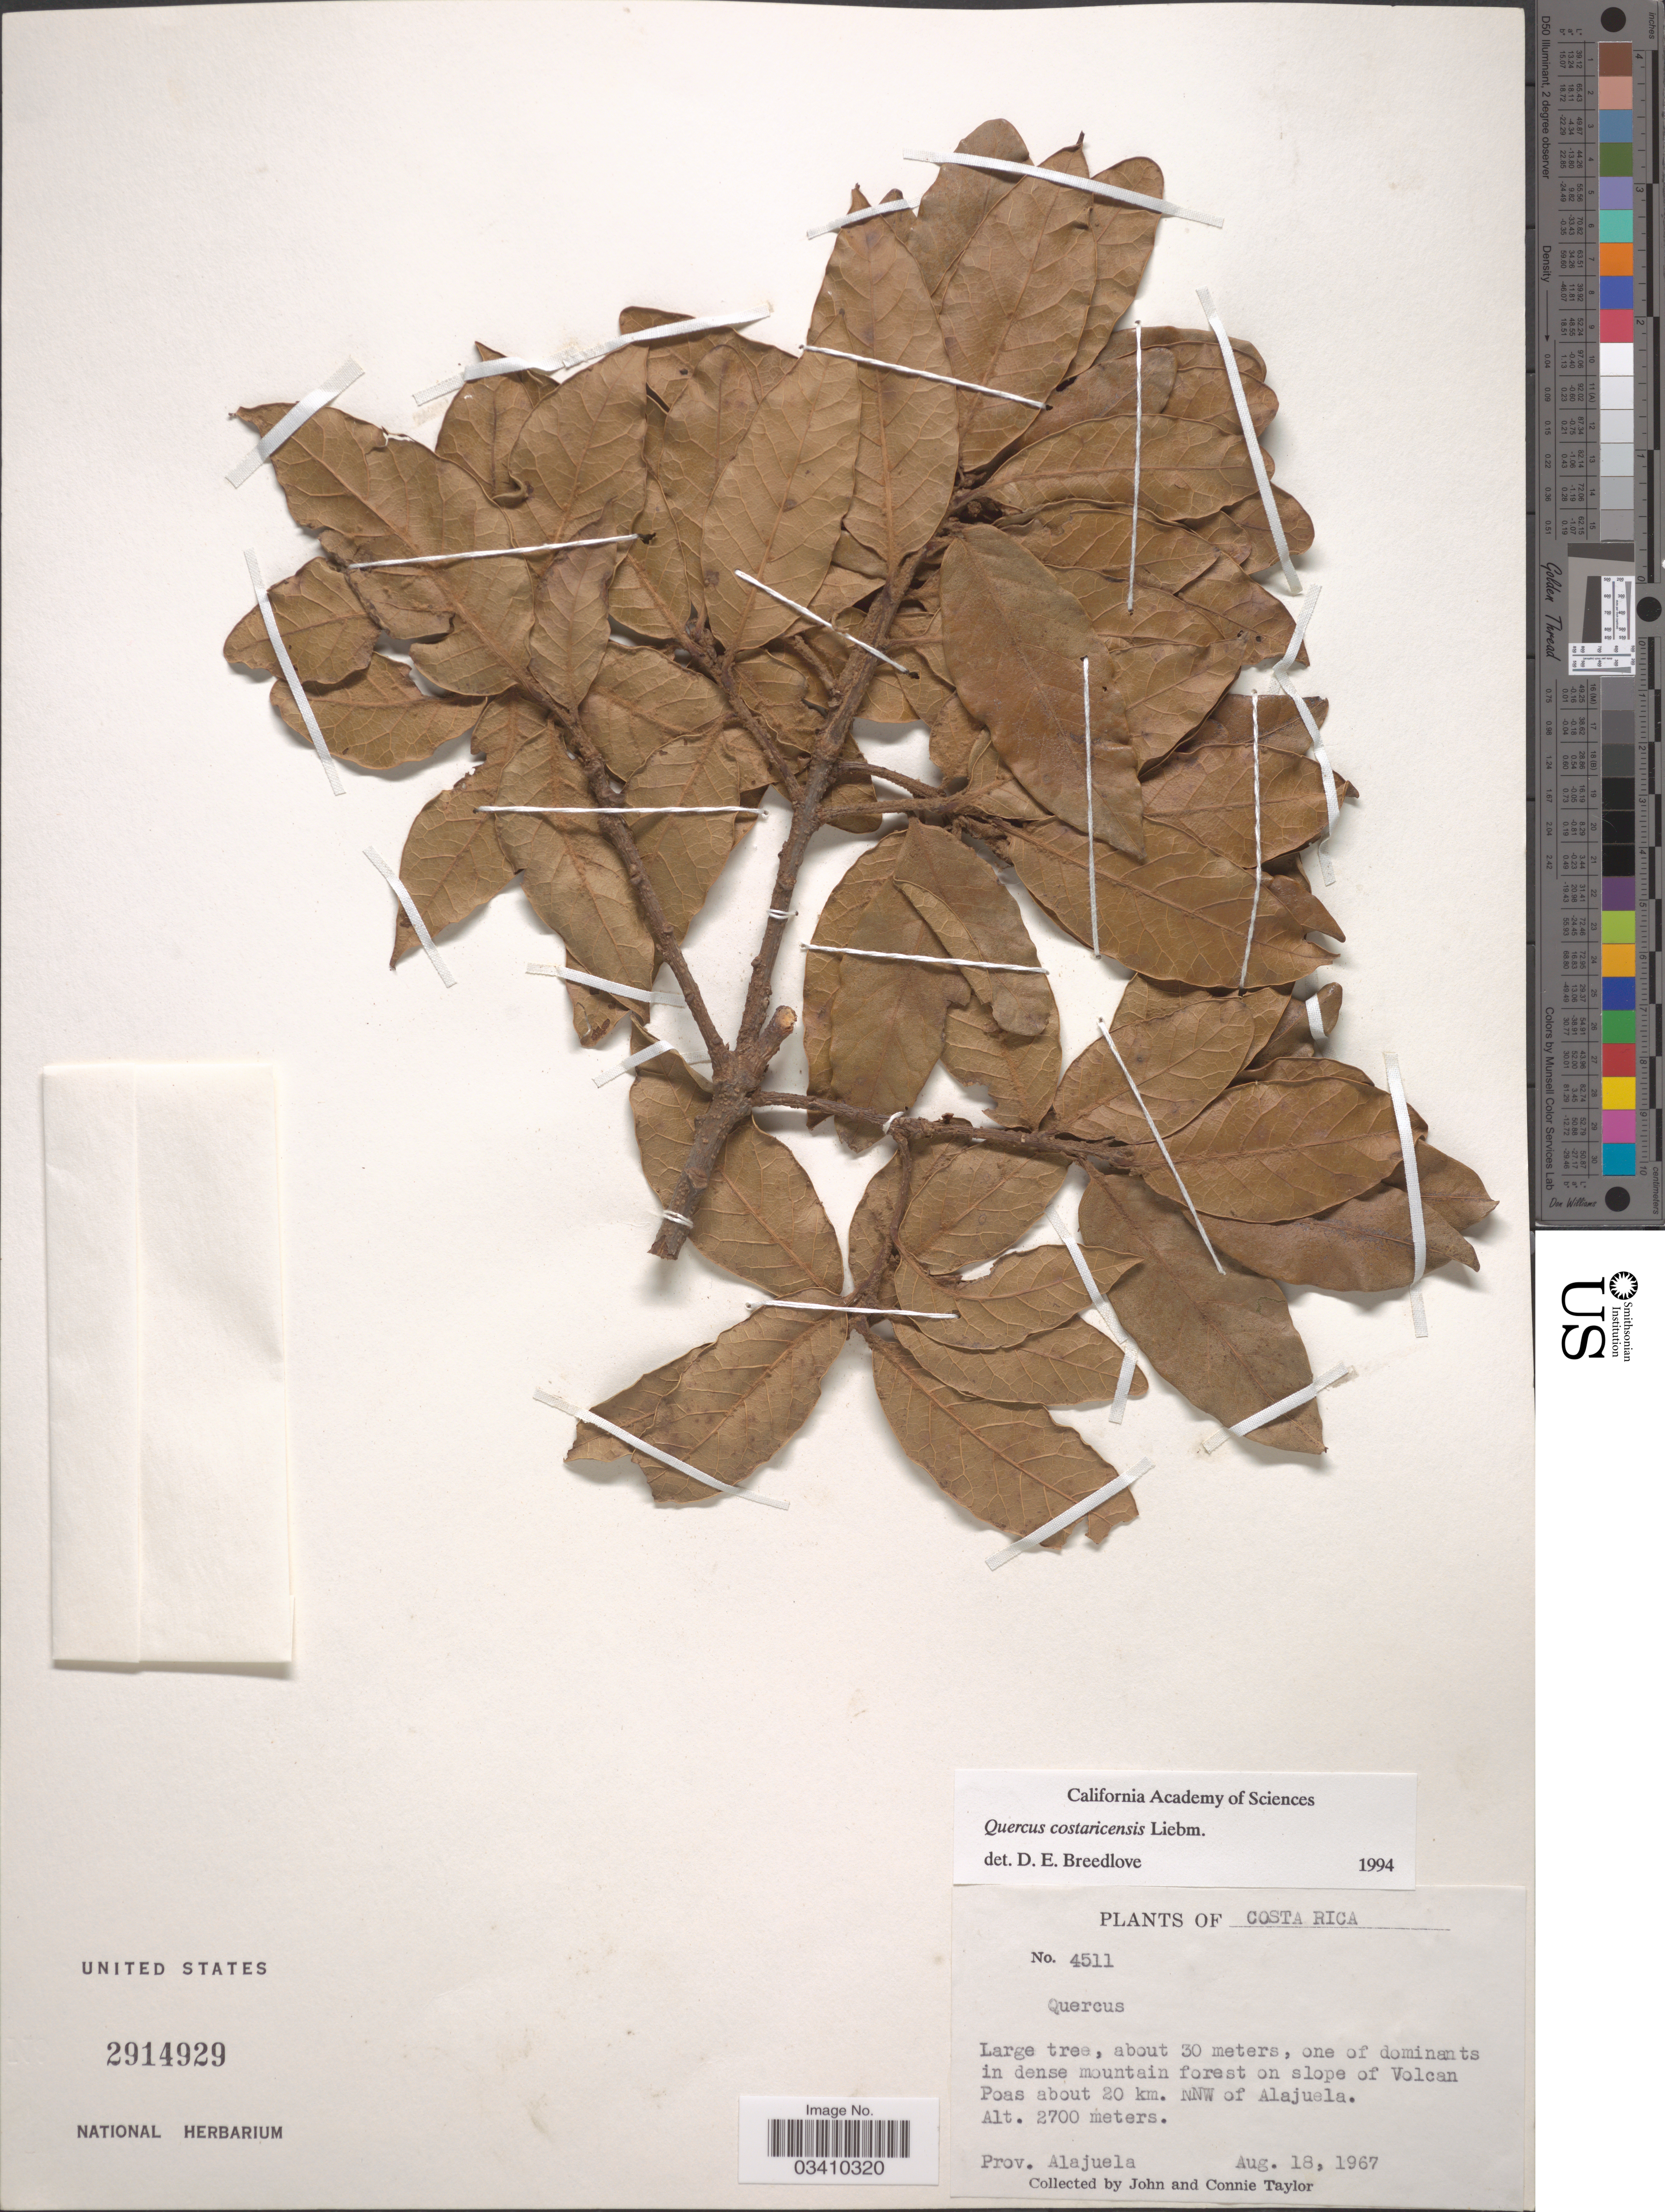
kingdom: Plantae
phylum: Tracheophyta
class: Magnoliopsida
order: Fagales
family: Fagaceae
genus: Quercus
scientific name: Quercus costaricensis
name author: Liebm.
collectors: J. Taylor & C. Taylor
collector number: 4511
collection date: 1967-08-18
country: Costa Rica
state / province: Alajuela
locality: In dense mountain forest on slope of Volcan Poas about 20 km. NNW of Alajuela.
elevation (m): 2700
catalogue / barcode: US 2914929